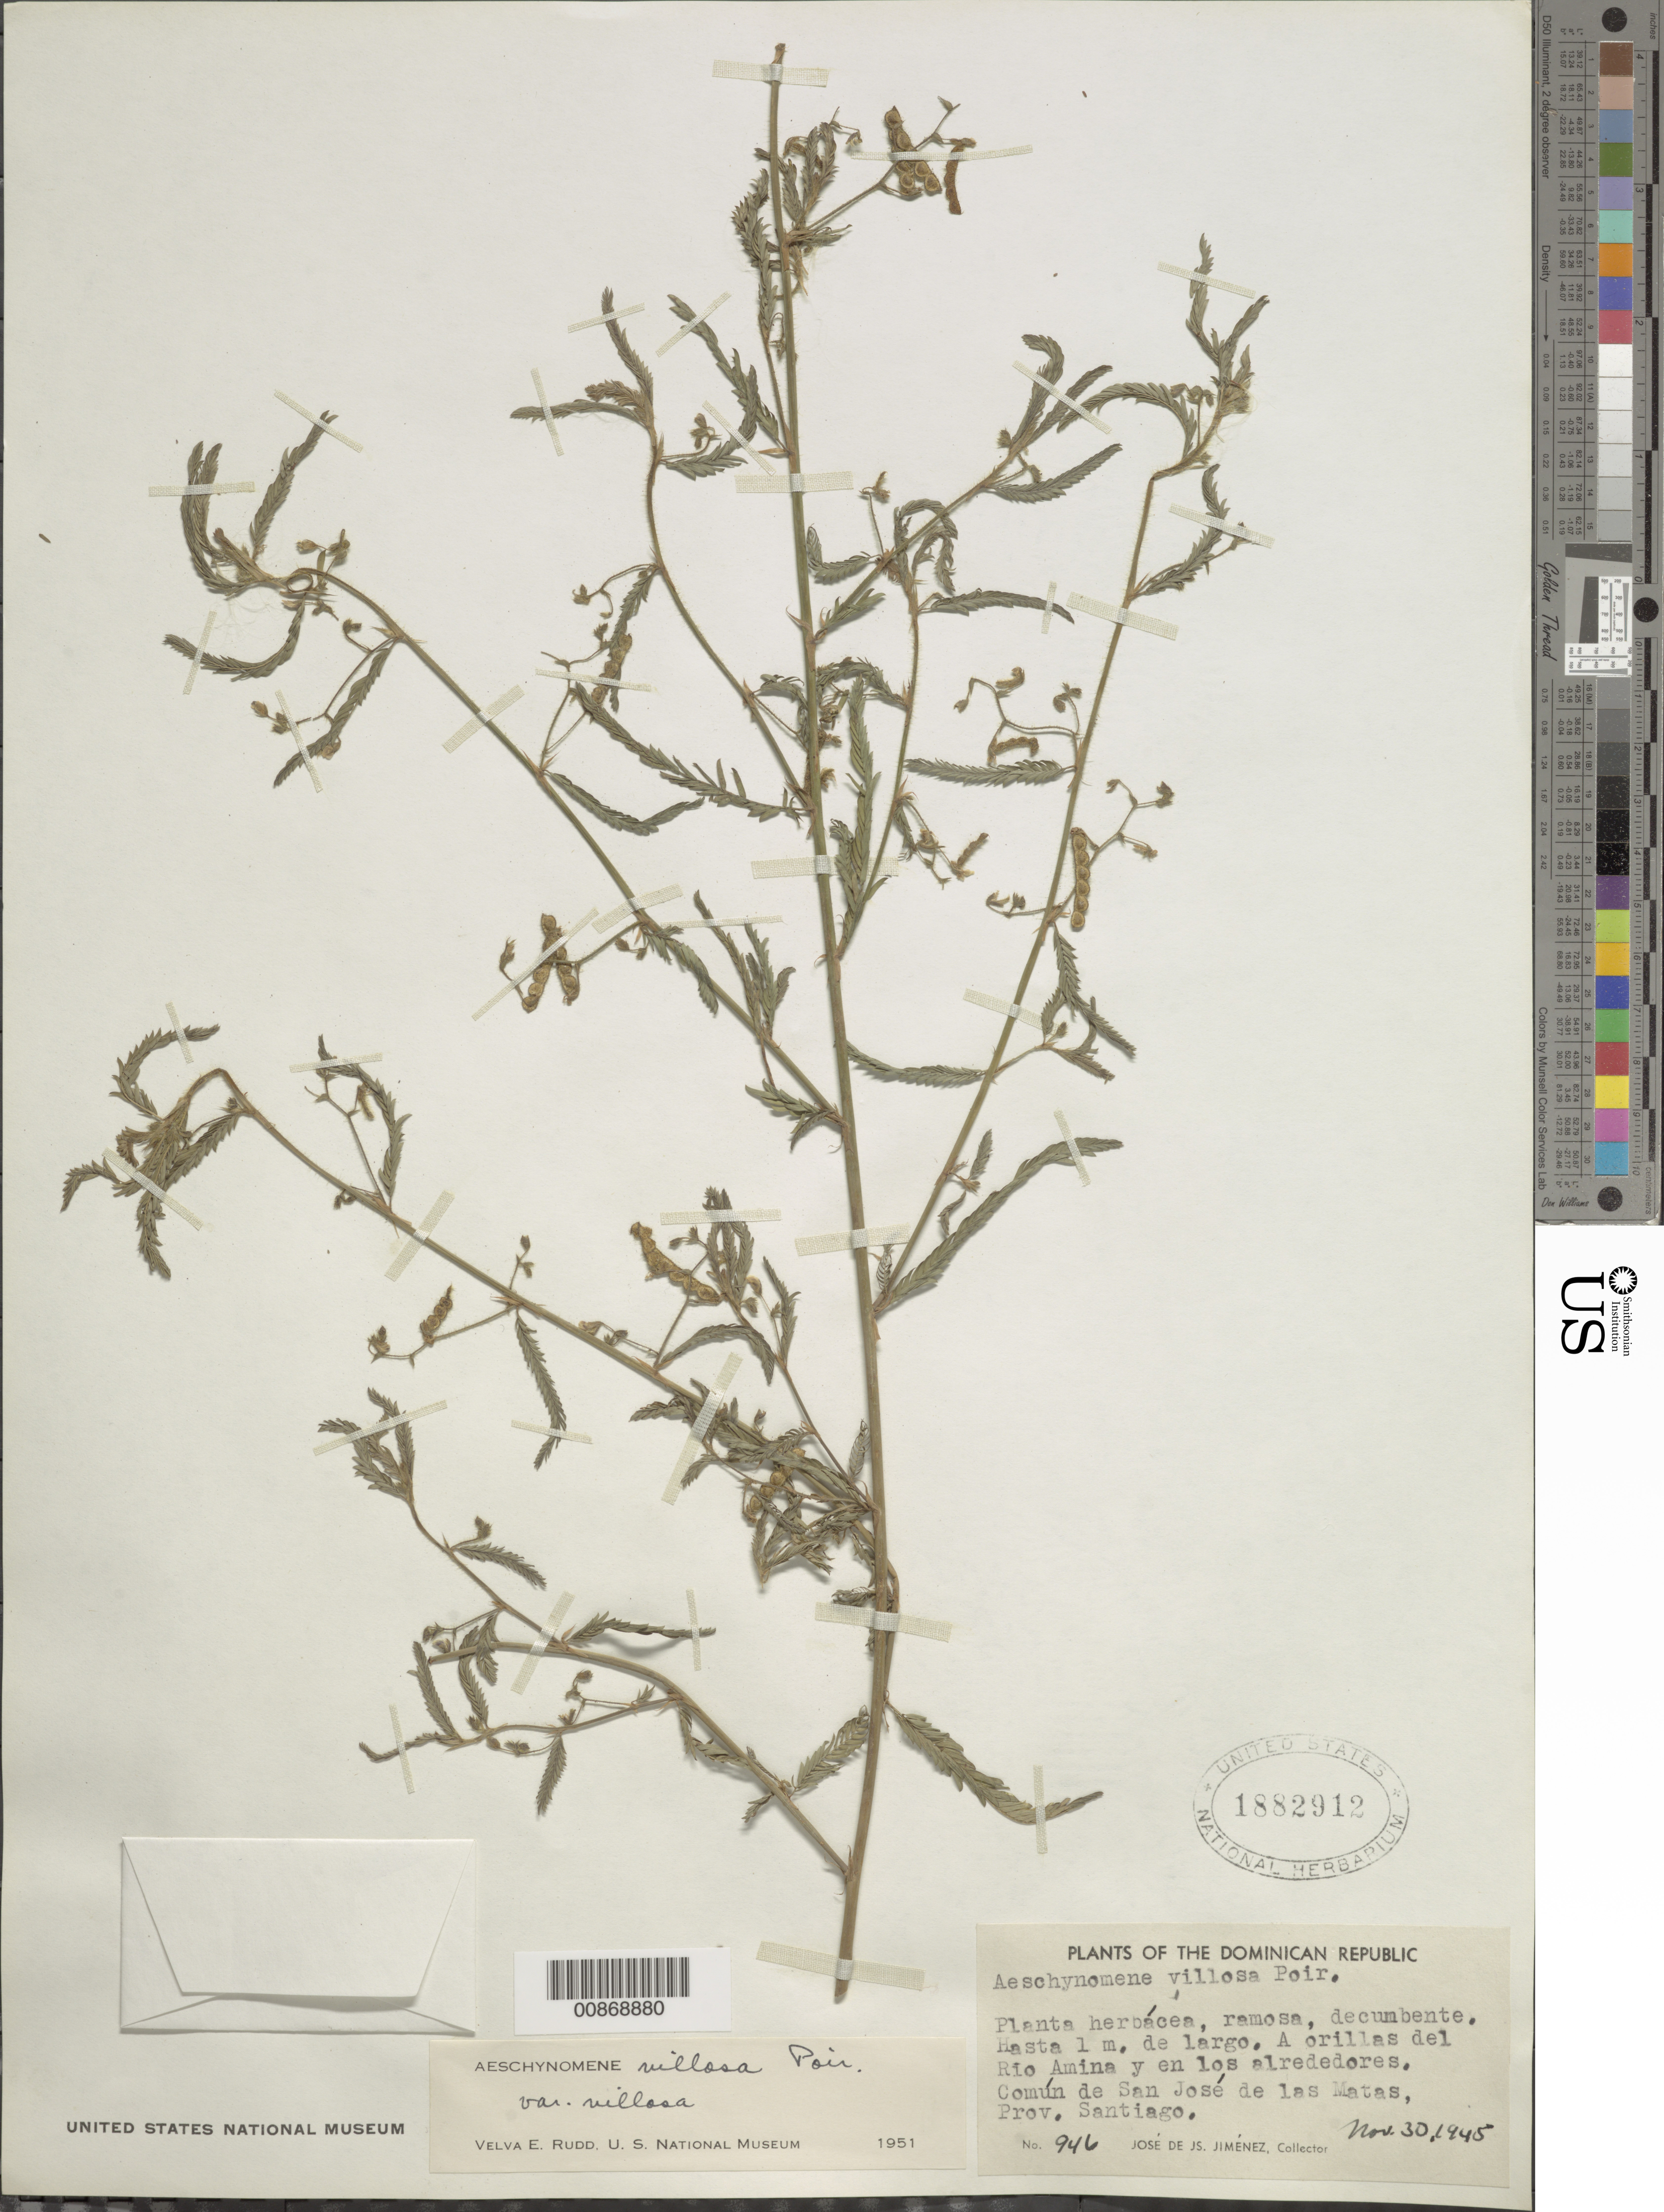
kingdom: Plantae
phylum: Tracheophyta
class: Magnoliopsida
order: Fabales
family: Fabaceae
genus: Aeschynomene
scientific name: Aeschynomene villosa var. villosa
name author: Poir.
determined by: Rudd, V. E.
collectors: J. J. Jiménez Almonte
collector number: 946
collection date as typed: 30 Nov 1945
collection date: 1945-11-30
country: Dominican Republic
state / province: Santiago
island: Hispaniola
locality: A orillas del Río Amina y en los alrededores.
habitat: A orillas del río.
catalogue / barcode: US 1882912